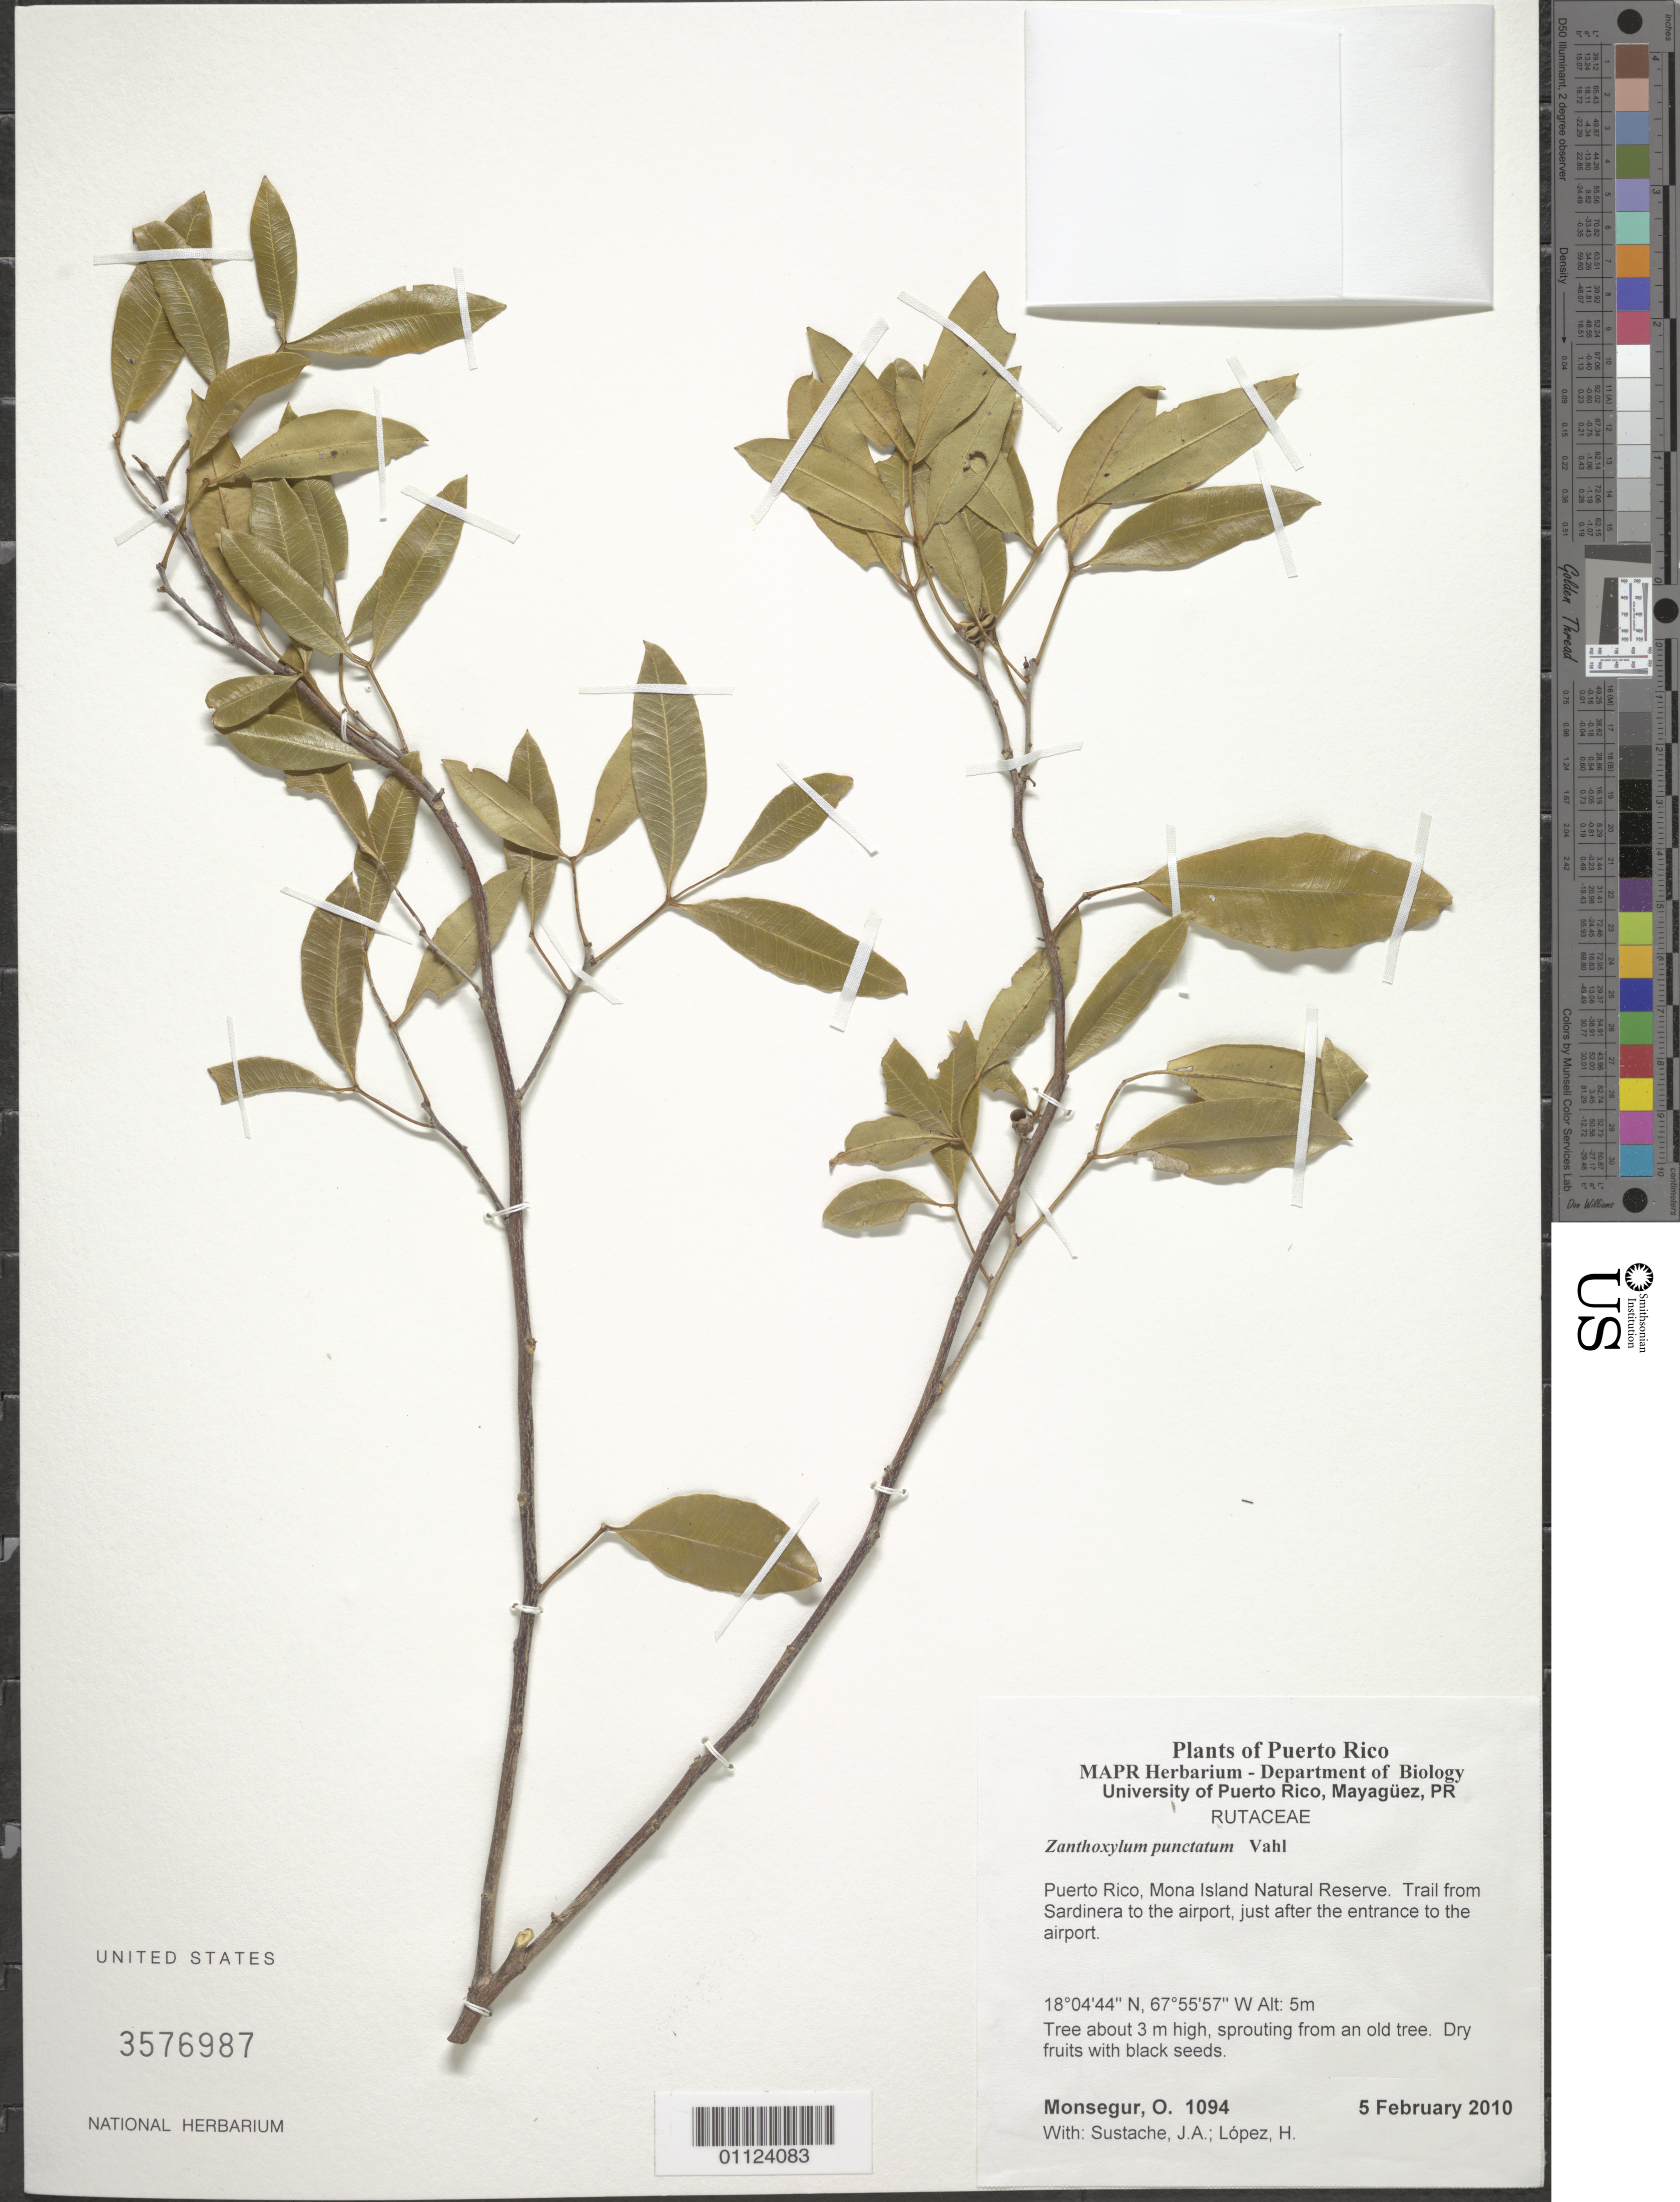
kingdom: Plantae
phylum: Tracheophyta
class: Magnoliopsida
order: Sapindales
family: Rutaceae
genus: Zanthoxylum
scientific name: Zanthoxylum punctatum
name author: Vahl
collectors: O. Monsegur, J. Sustache & H. López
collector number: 1094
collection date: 2010-02-05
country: Puerto Rico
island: Mona I.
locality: Sardinera, trail to airport, just after the entrance to the airport.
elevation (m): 5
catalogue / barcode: US 3576987